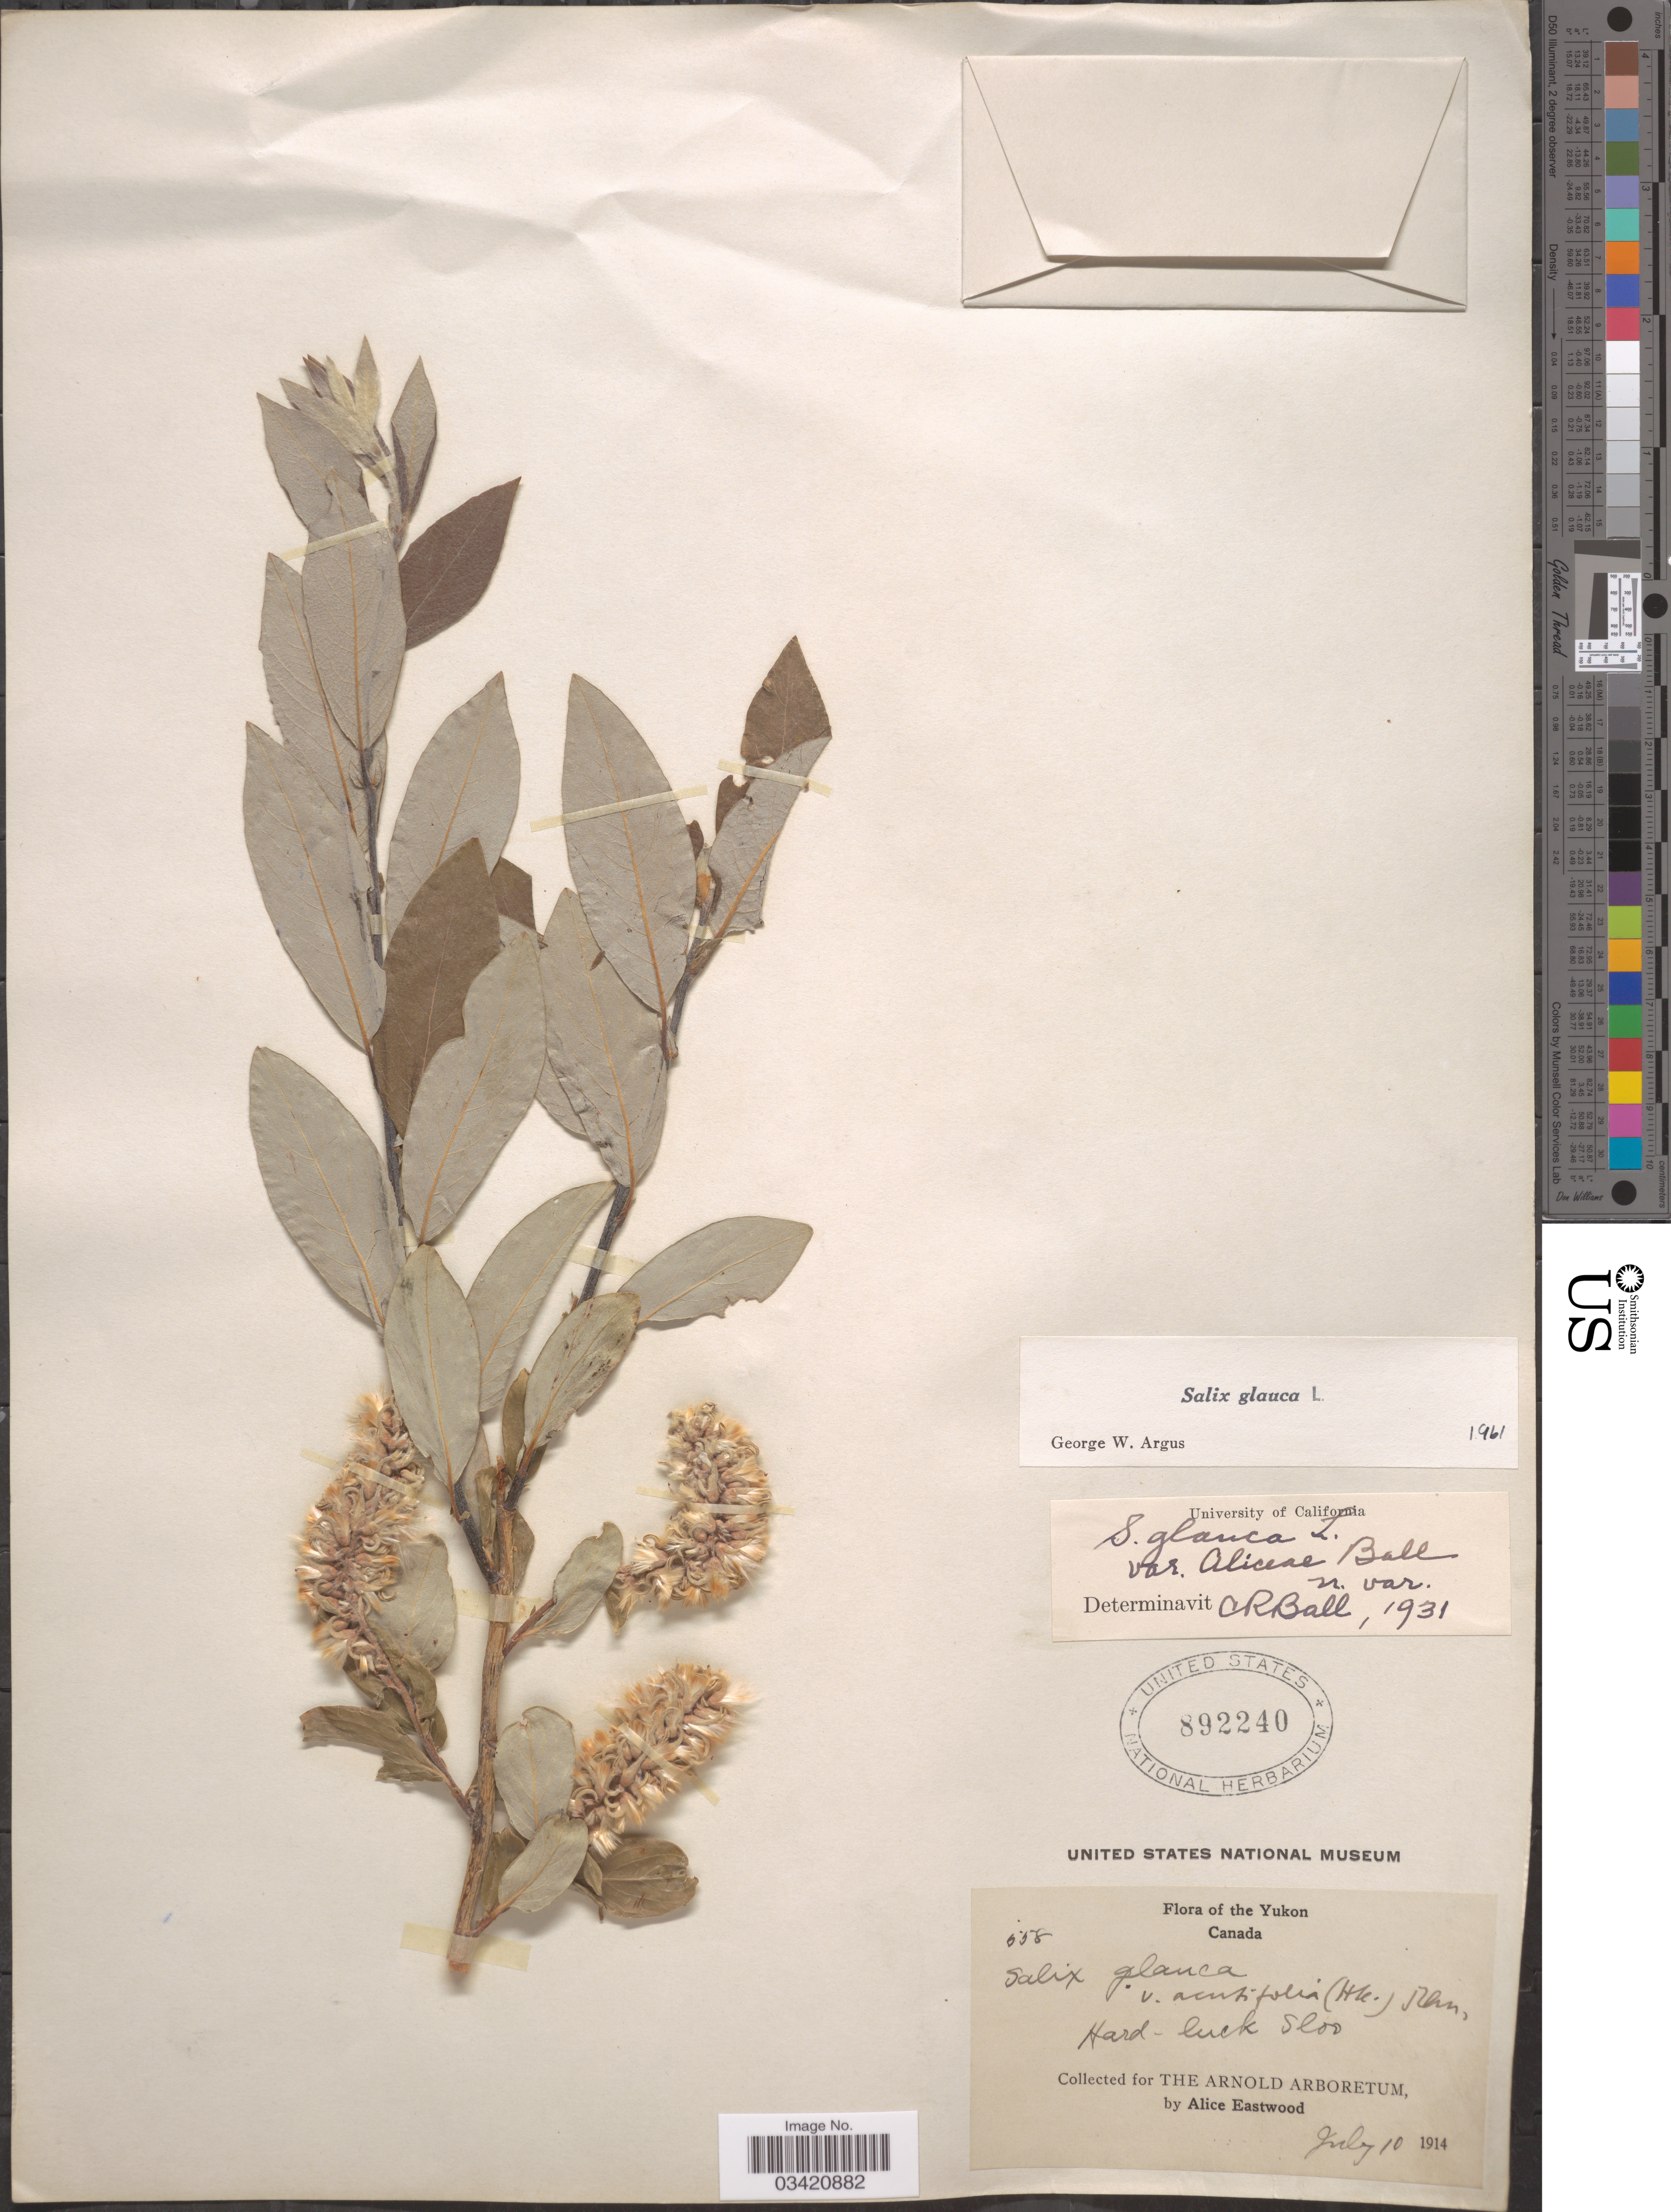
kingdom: Plantae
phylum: Tracheophyta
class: Magnoliopsida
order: Malpighiales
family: Salicaceae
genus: Salix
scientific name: Salix glauca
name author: L.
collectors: A. Eastwood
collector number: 558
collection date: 1914-07-10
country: Canada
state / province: Yukon Territory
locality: Yukon. Hard-luck Sloo.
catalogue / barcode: US 892240